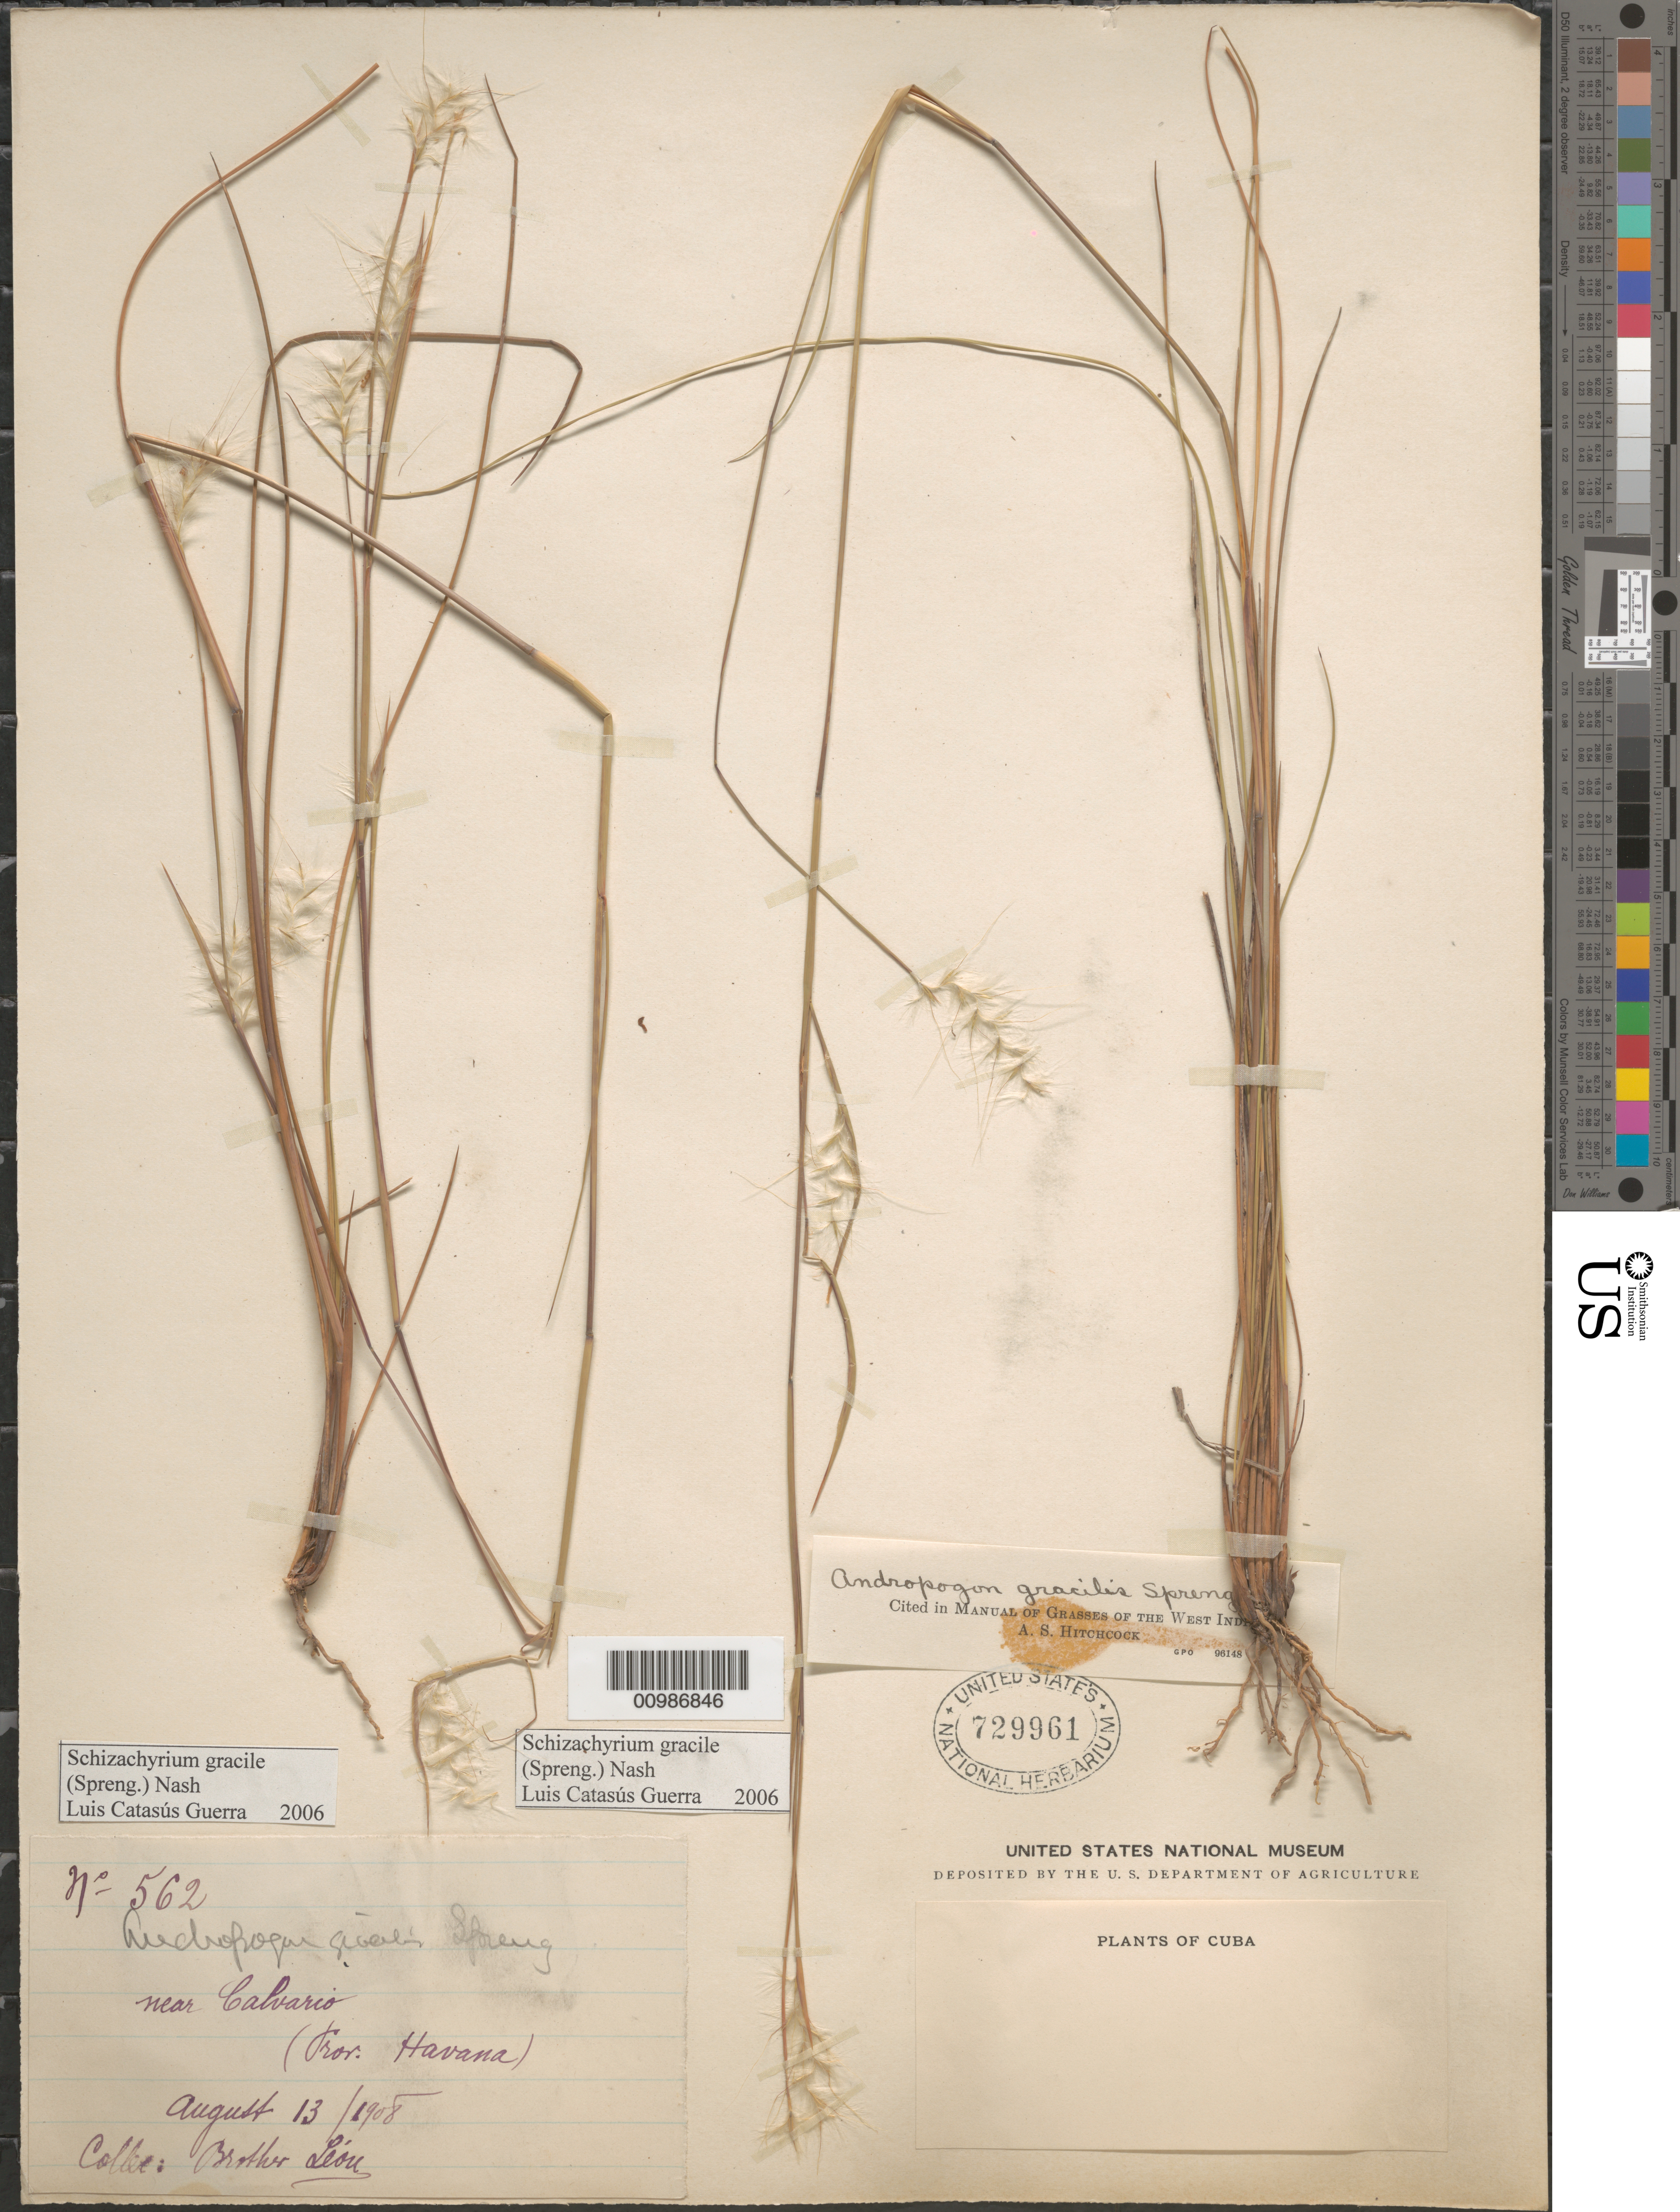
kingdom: Plantae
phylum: Tracheophyta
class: Liliopsida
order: Poales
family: Poaceae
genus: Andropogon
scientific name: Andropogon gracilis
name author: Spreng.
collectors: Bro. León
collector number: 562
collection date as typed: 13 Aug 1908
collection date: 1908-08-13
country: Cuba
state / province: La Habana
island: Cuba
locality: near Calvario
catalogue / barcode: US 729961